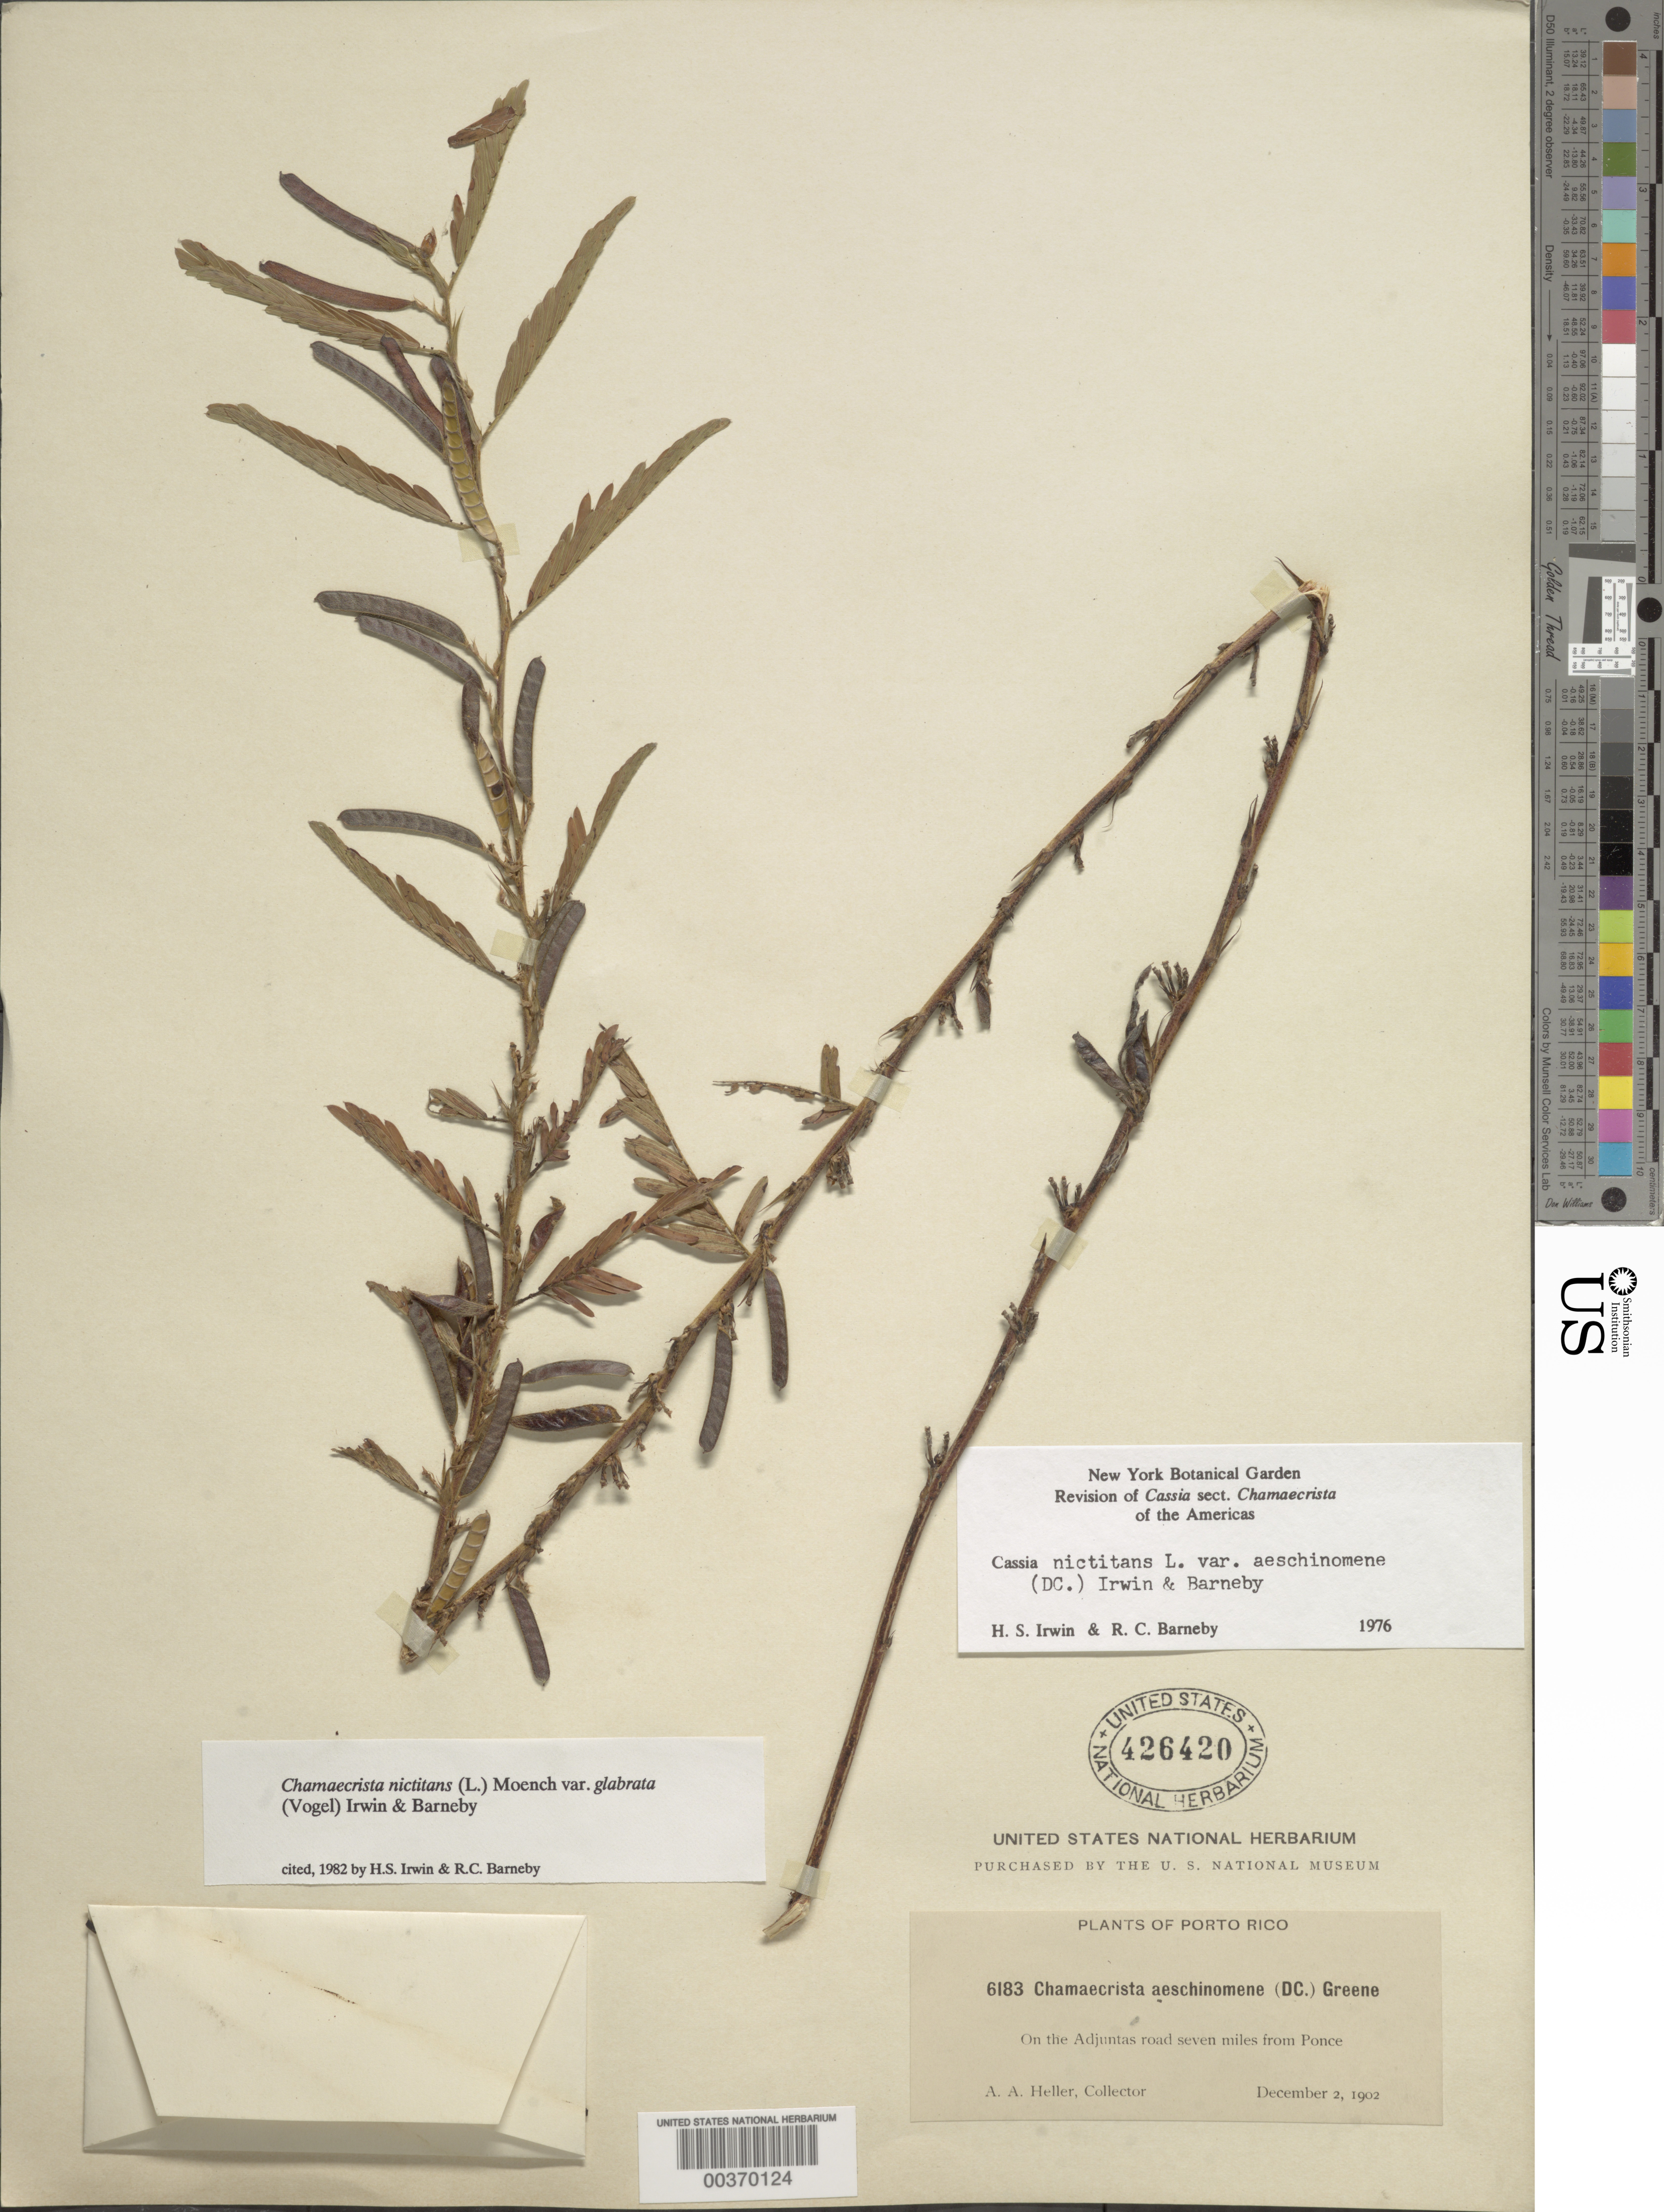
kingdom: Plantae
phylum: Tracheophyta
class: Magnoliopsida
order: Fabales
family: Fabaceae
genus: Chamaecrista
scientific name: Chamaecrista nictitans var. glabrata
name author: (Vogel) H.S. Irwin & Barneby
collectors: A. A. Heller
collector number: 6183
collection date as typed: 02 Dec 1902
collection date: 1902-12-02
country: Puerto Rico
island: Greater Antilles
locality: On the adjuntas road seve miles from ponce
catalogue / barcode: US 426420